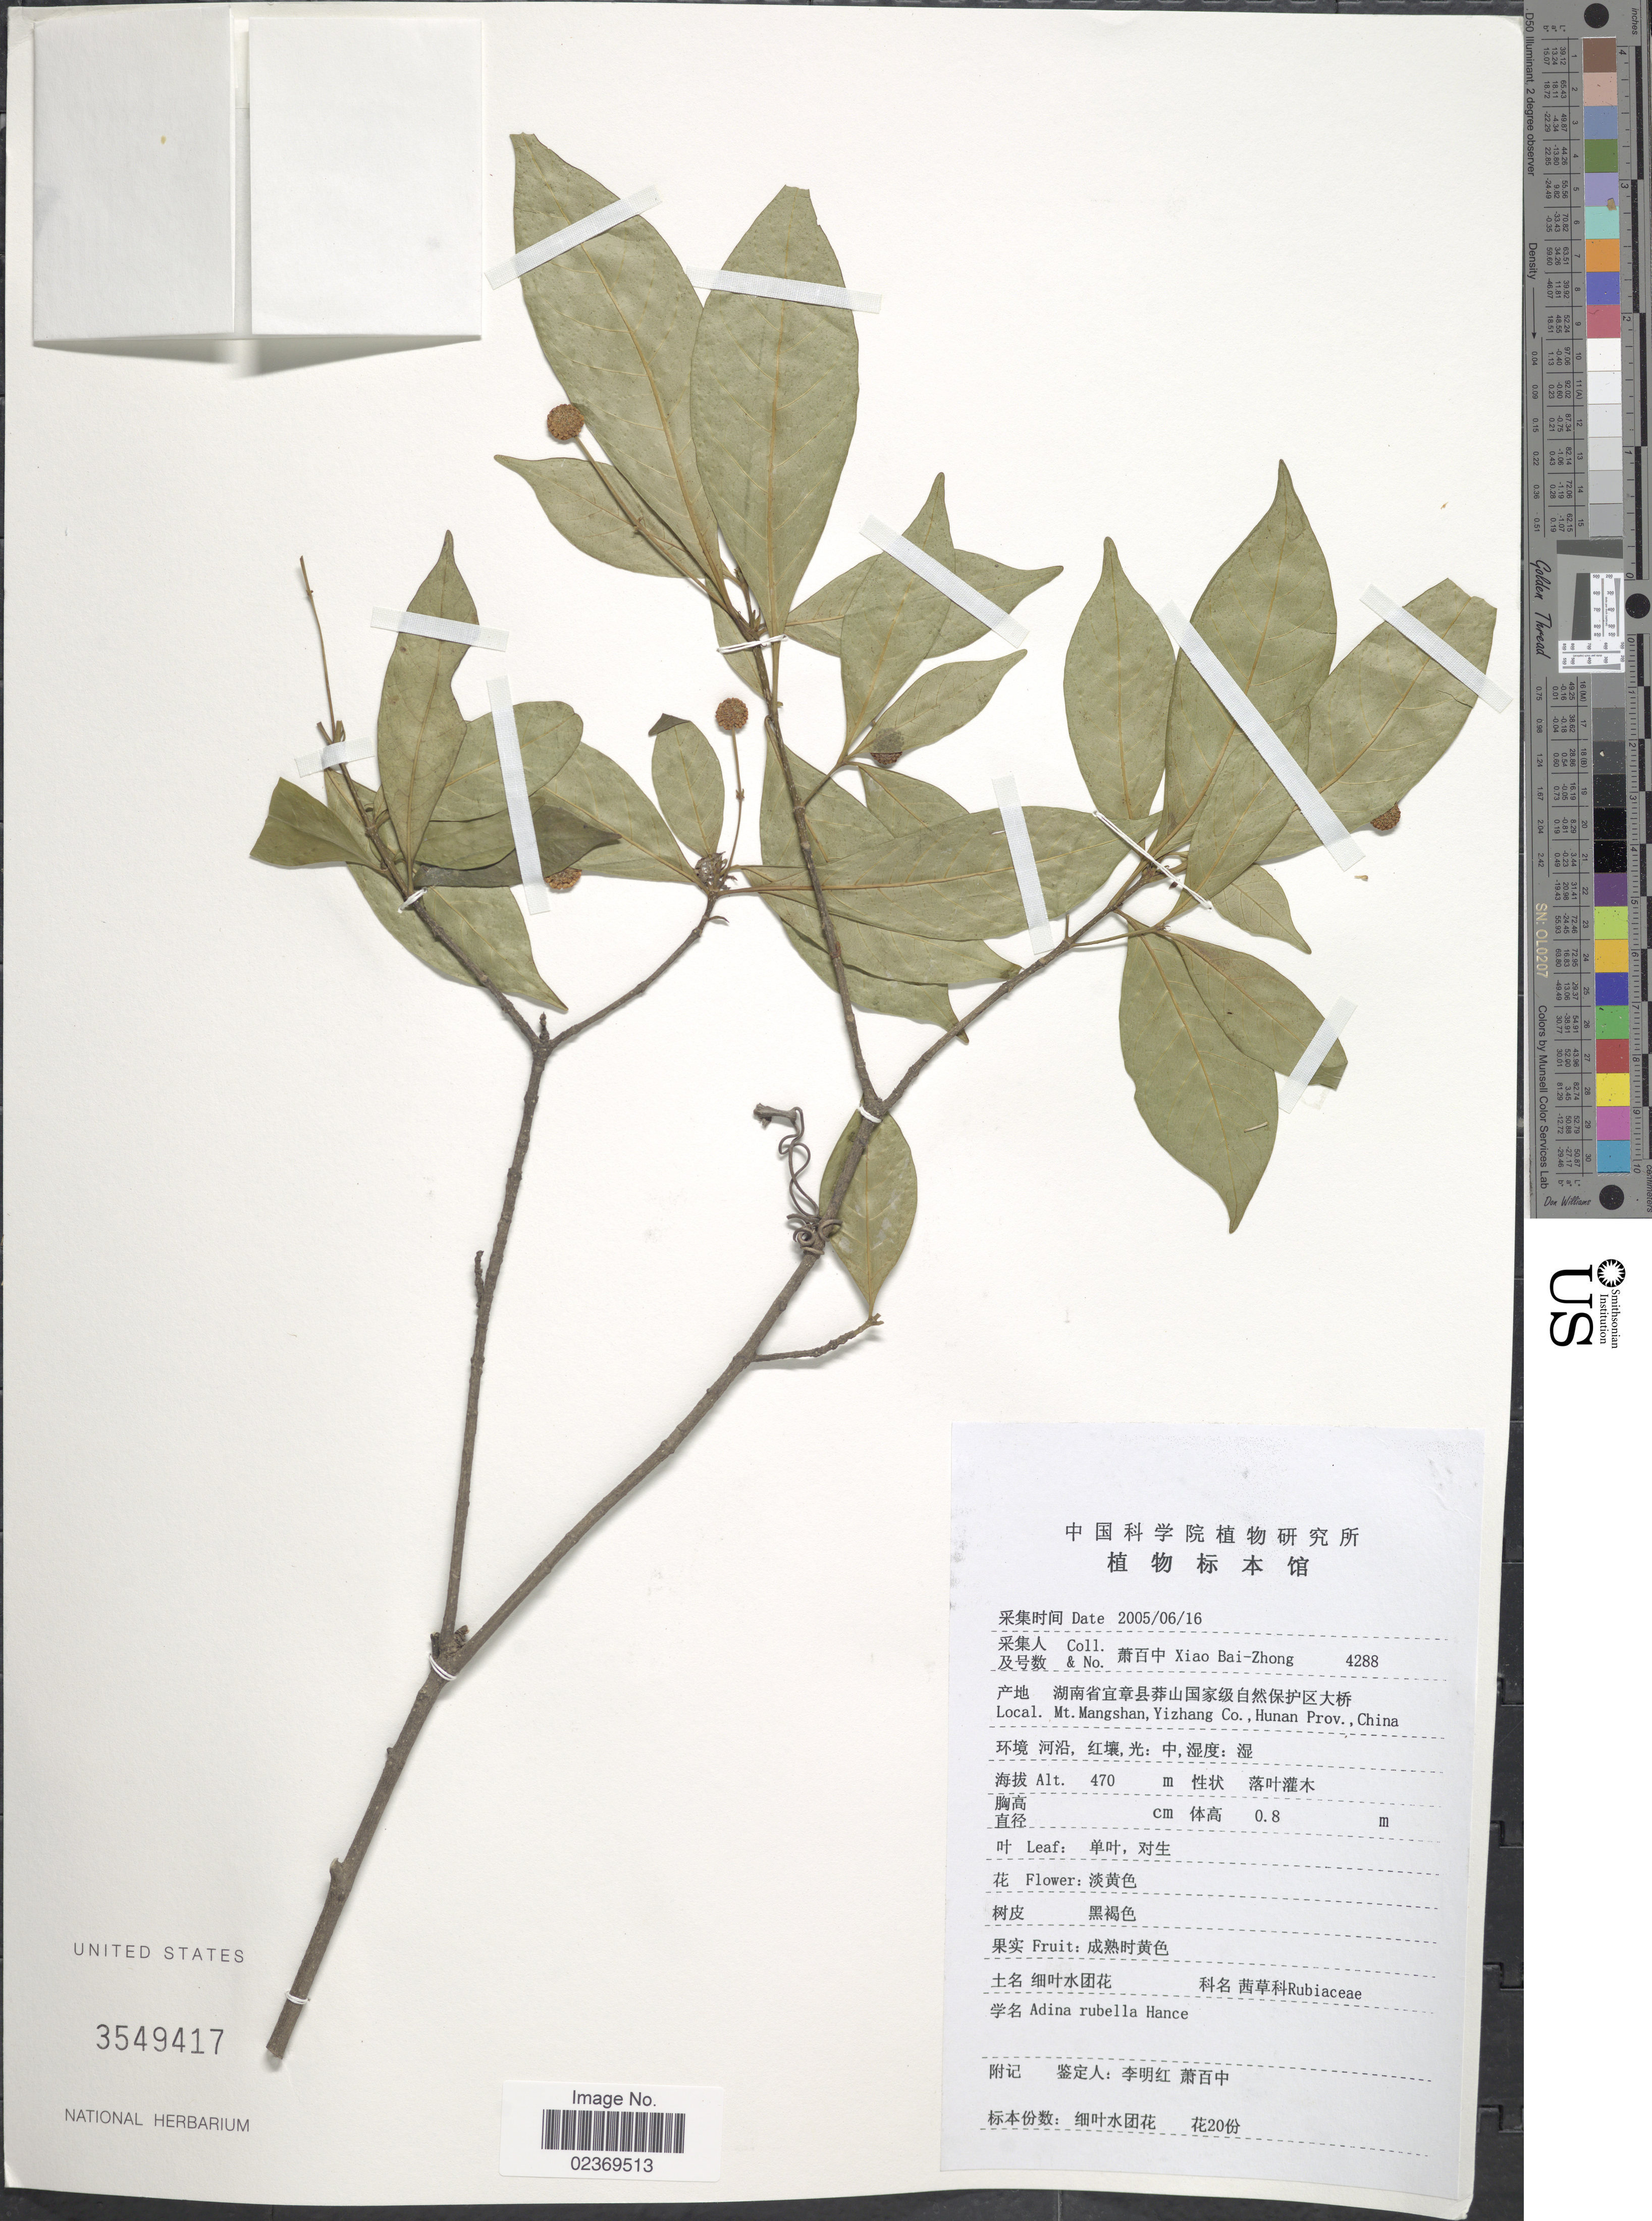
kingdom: Plantae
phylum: Tracheophyta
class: Magnoliopsida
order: Gentianales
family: Rubiaceae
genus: Adina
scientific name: Adina rubella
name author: Hance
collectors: B. Z. Xiao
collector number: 4288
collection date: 2005-06-16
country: China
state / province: Hunan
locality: Mt. Mangshan, Yizhang Co.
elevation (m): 470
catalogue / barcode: US 3549417